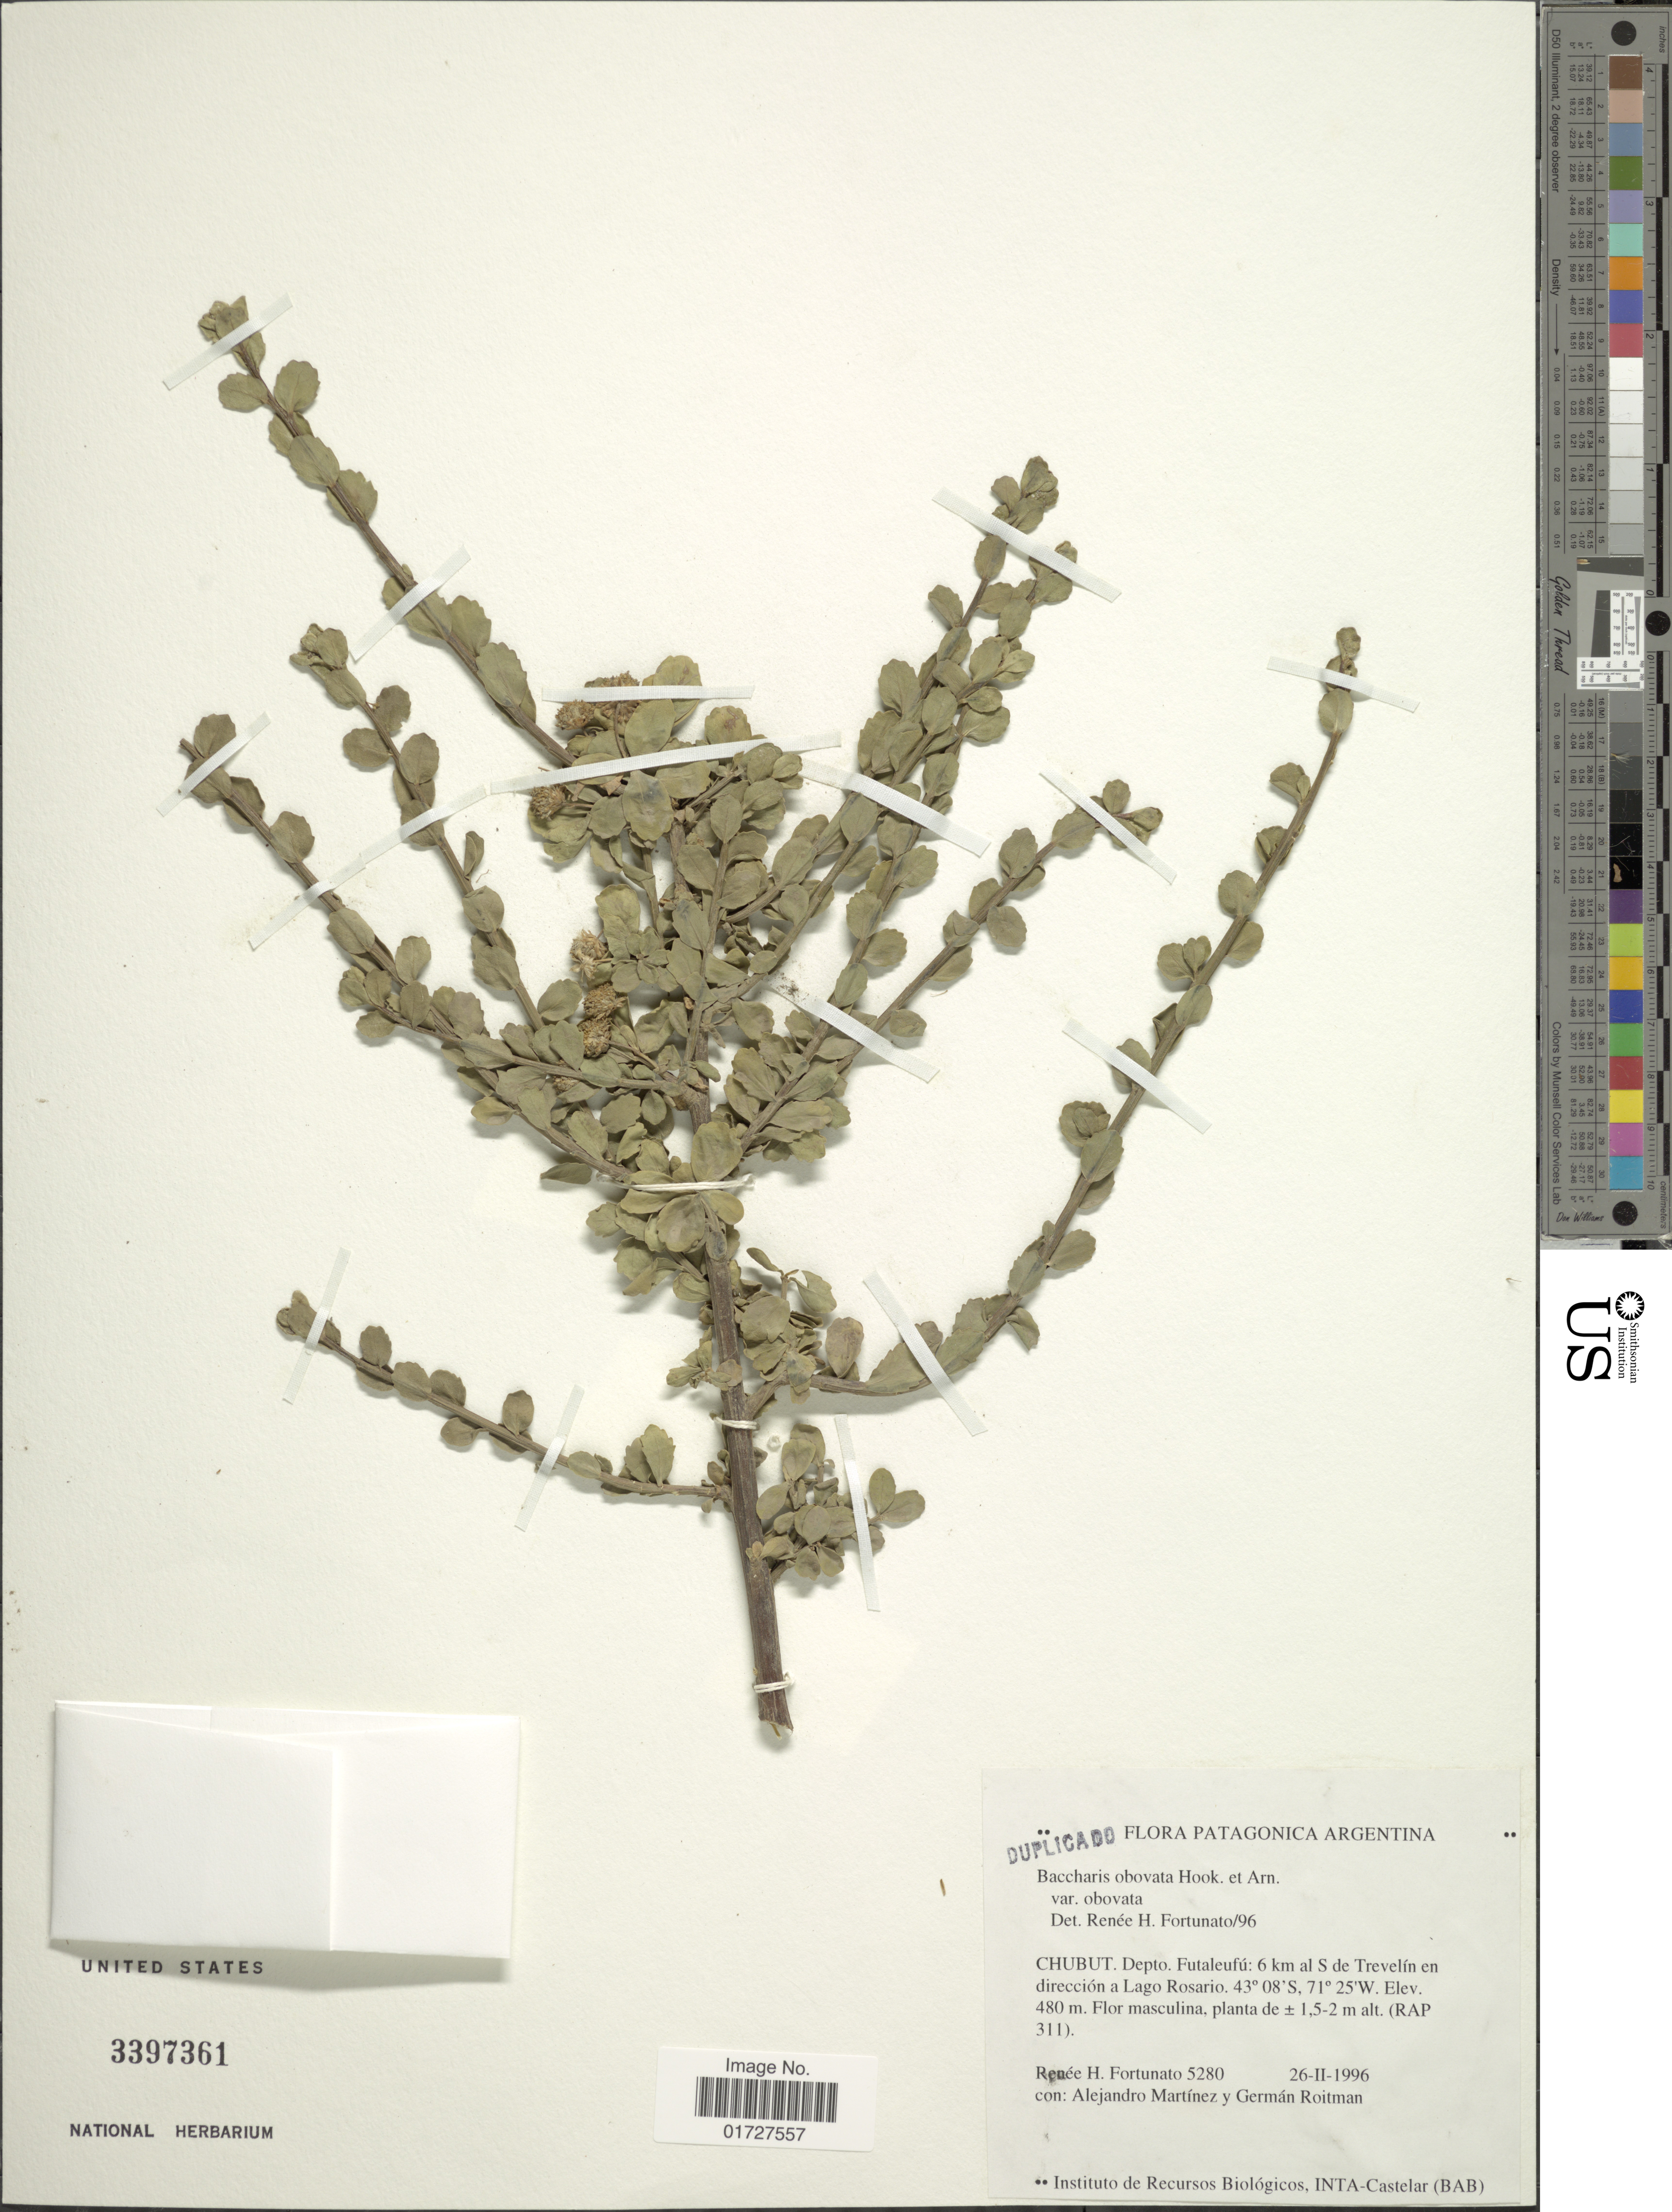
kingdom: Plantae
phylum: Tracheophyta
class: Magnoliopsida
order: Asterales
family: Asteraceae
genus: Baccharis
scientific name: Baccharis odorata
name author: Kunth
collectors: R. H. Fortunato, A. Martinez & G. Roitman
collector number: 5280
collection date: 1996-02-26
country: Argentina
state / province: Chubut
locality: Depto. Futaleufu, 6 km al S de Trevelin en direccion a Lago Rosario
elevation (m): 480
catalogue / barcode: US 3397361